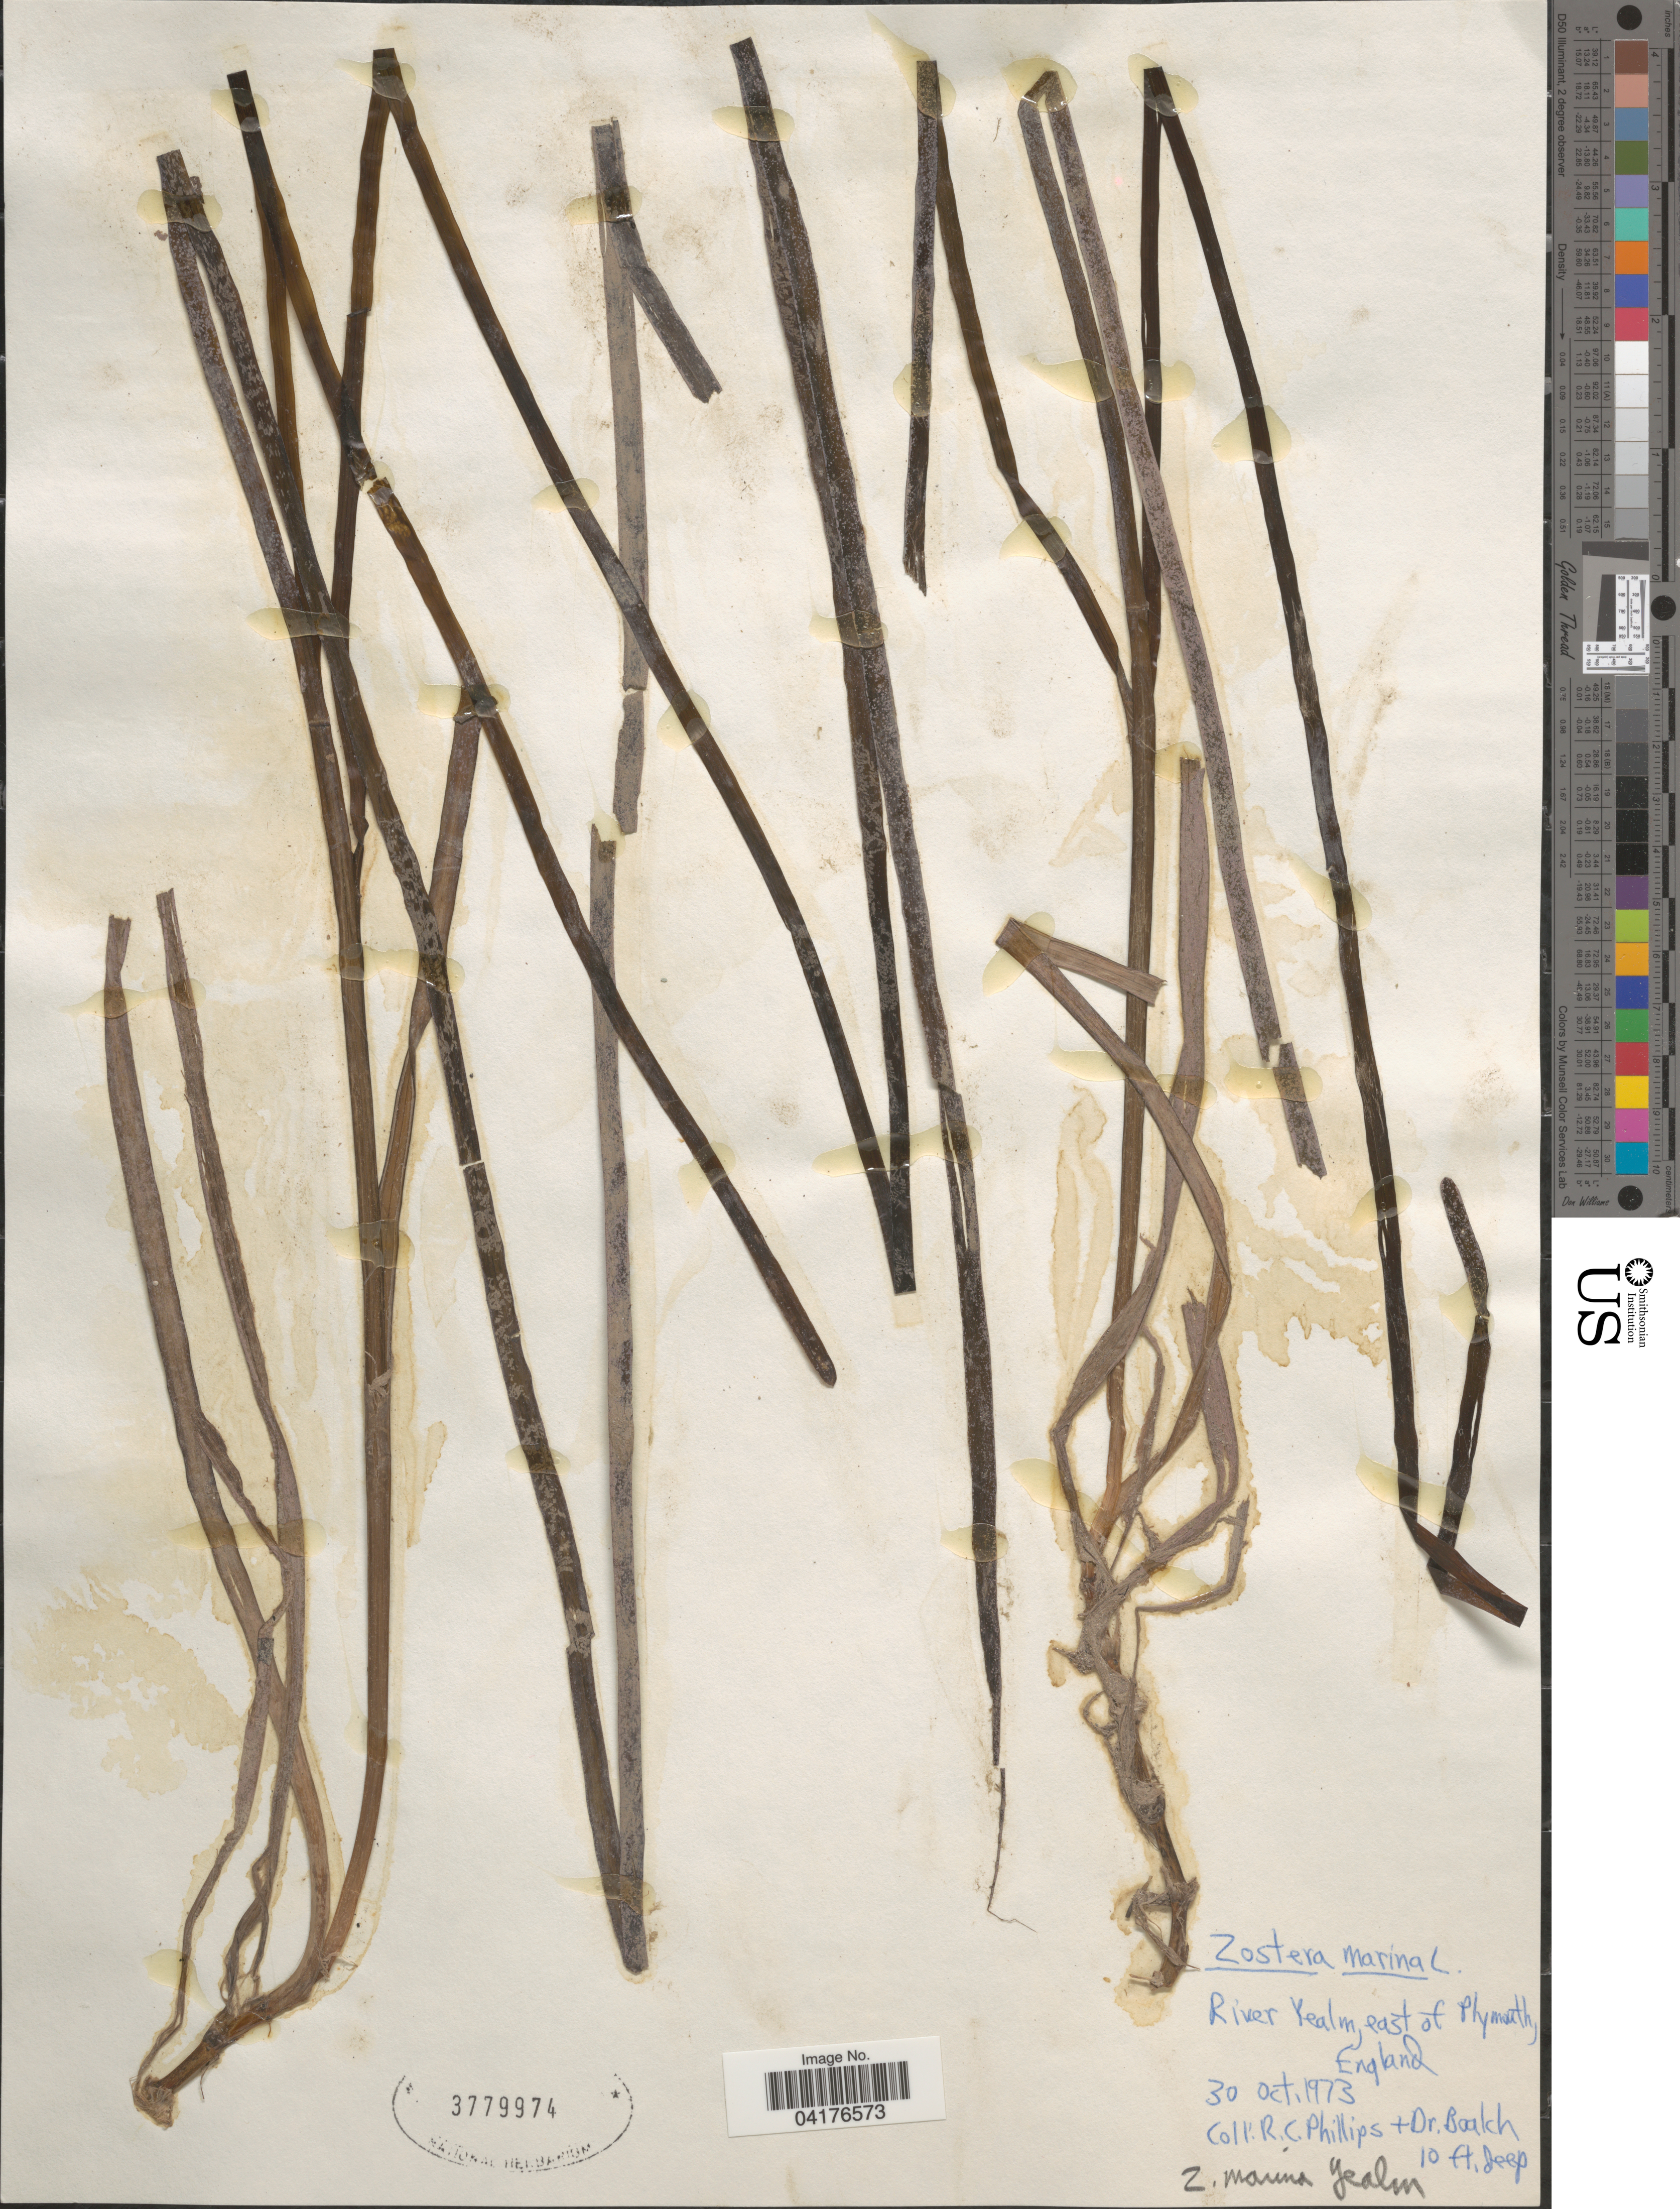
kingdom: Plantae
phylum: Tracheophyta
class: Liliopsida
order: Alismatales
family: Zosteraceae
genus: Zostera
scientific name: Zostera marina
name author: L.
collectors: R. C. Phillips & Boalch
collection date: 1973-10-30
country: United Kingdom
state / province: England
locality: River Yealm, east of Plymouth.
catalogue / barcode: US 3779974